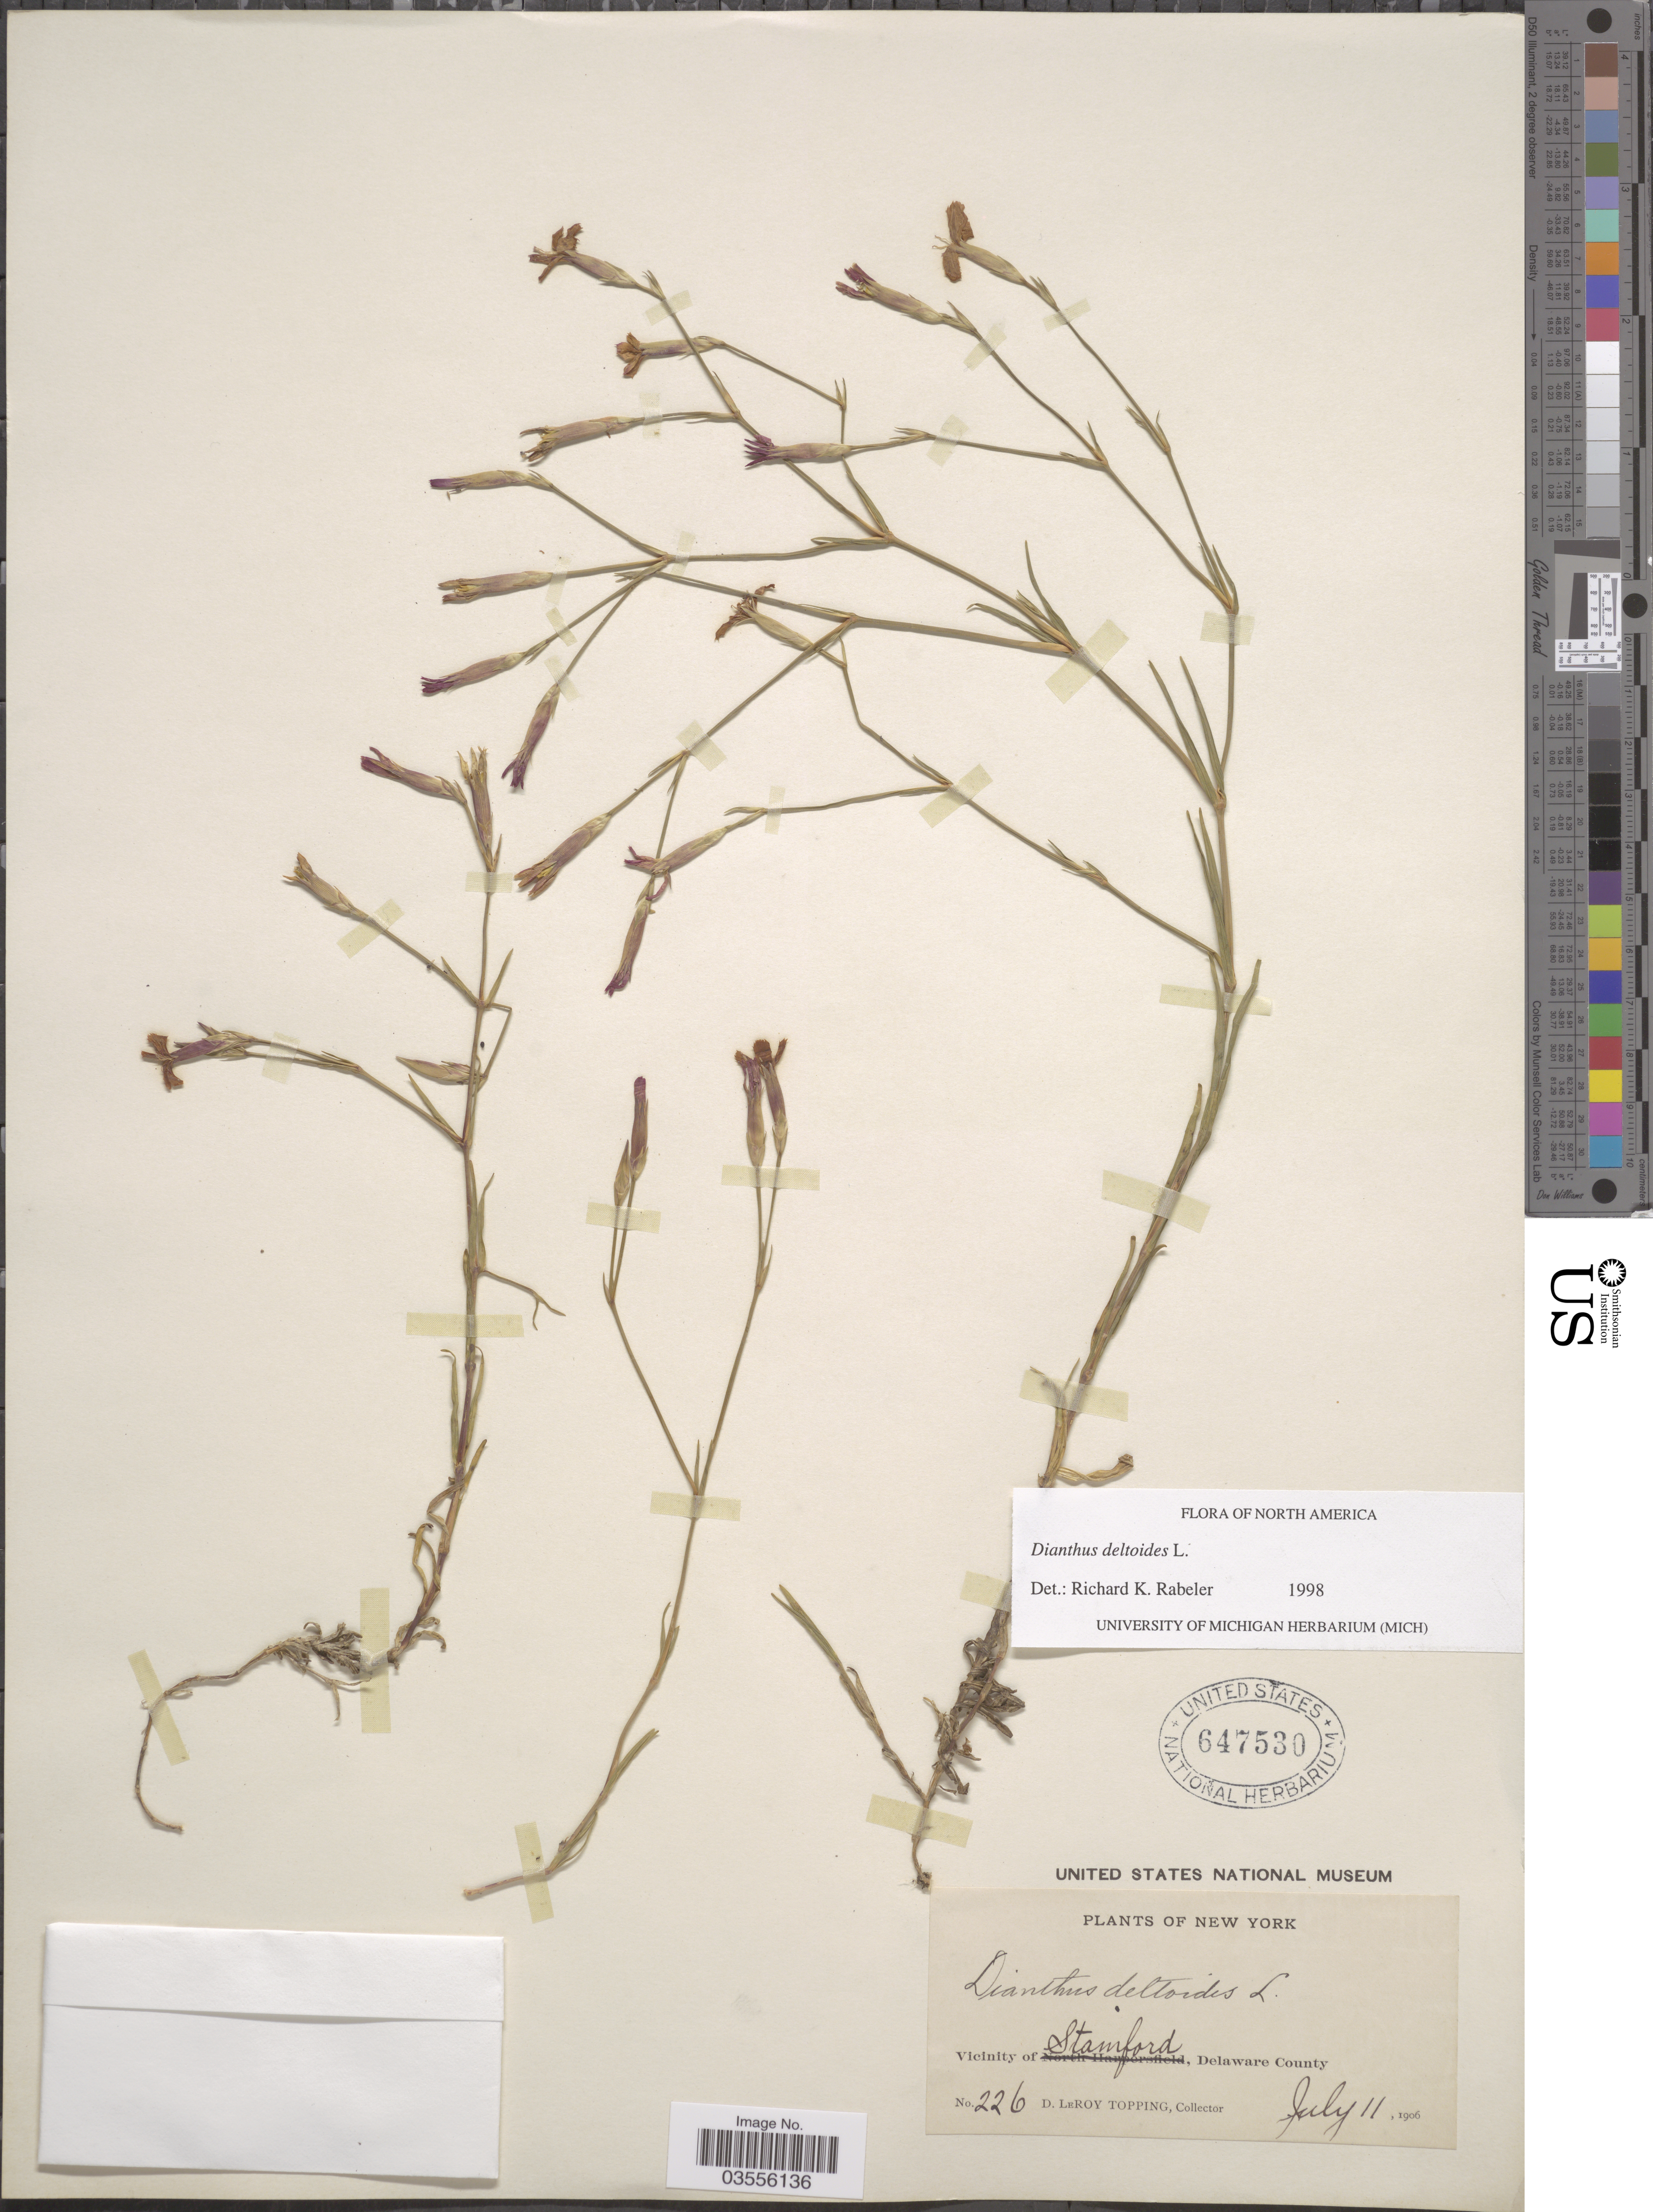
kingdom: Plantae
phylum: Tracheophyta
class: Magnoliopsida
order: Caryophyllales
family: Caryophyllaceae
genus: Dianthus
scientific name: Dianthus deltoides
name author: L.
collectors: D. L. Topping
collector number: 226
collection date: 1906-07-11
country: United States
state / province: New York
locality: Vicinity of Stamford, Delaware County.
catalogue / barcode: US 647530